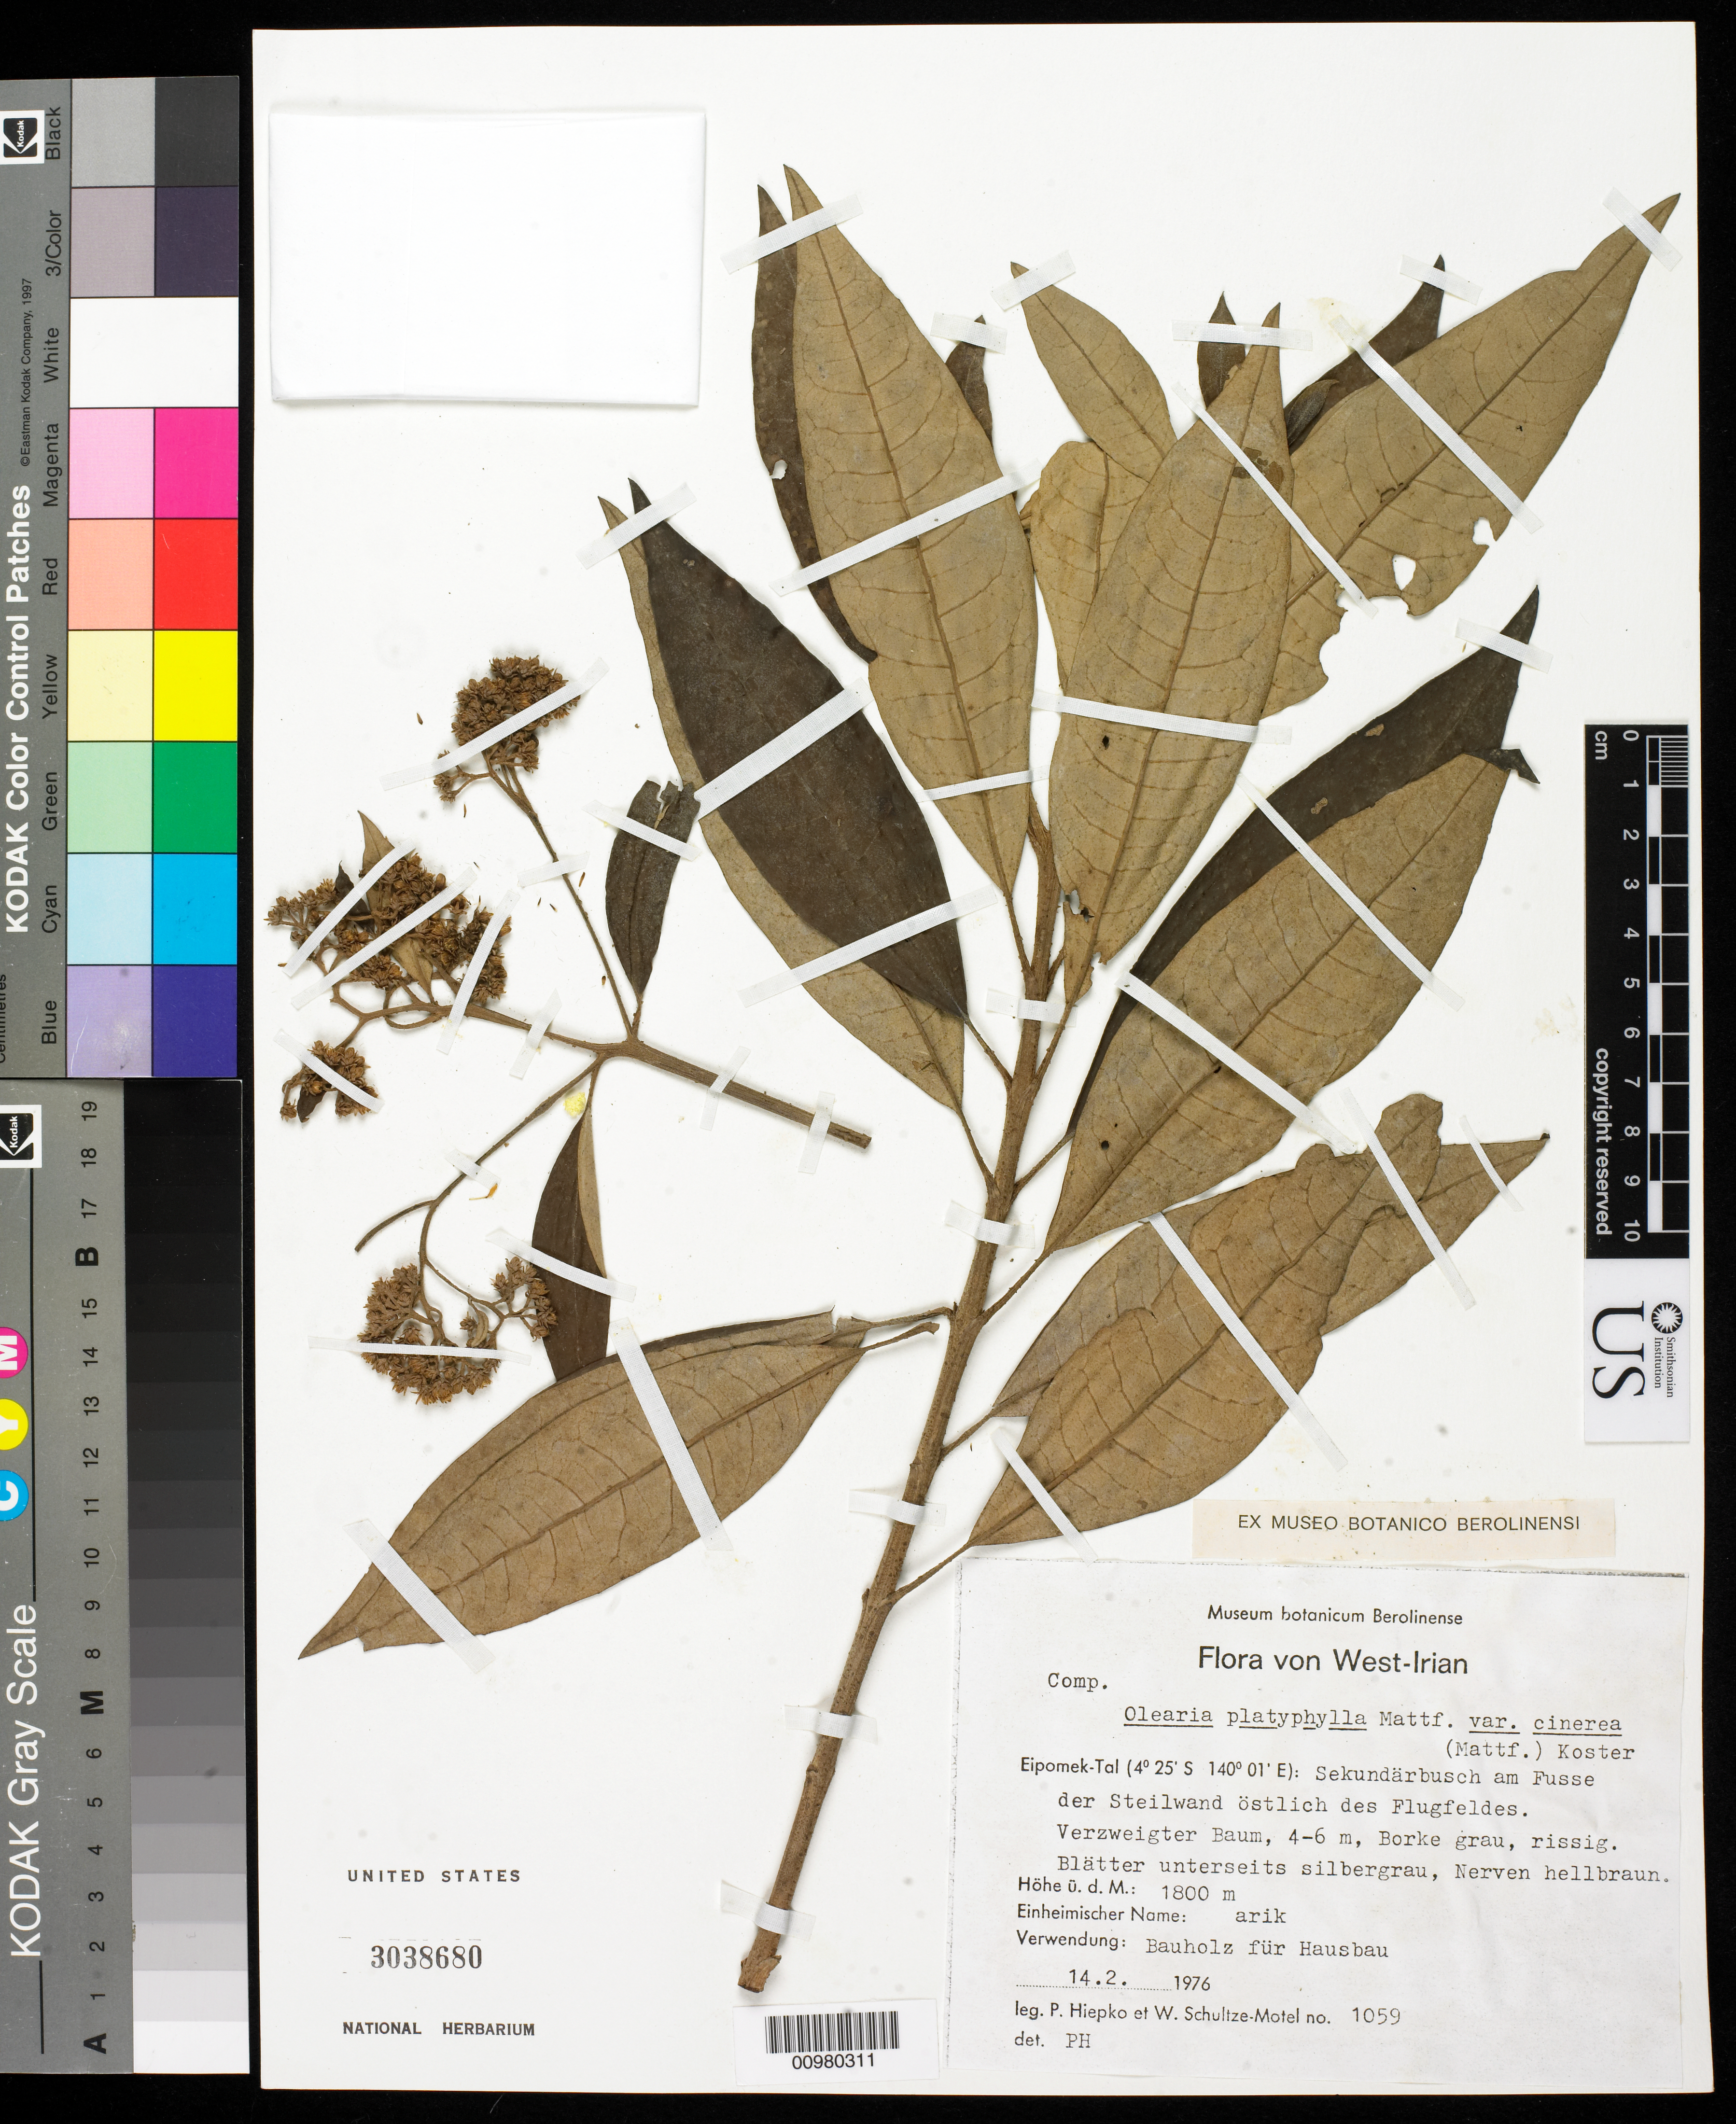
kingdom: Plantae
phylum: Tracheophyta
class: Magnoliopsida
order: Asterales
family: Asteraceae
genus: Olearia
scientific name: Olearia platyphylla var. cinerea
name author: (Mattf.) J. Kost.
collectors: P. H. Hiepko & W. Schultze-Motel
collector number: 1059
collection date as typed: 14 Feb 1976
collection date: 1976-02-14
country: Indonesia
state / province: Papua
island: New Guinea I.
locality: (in German) Secondary bush at the foot of the cliff east of the airfield (Sekundarbusch am Fusse der Steilwand ostlich des Flugfeldes). Irian Jaya.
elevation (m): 1800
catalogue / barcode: US 3038680